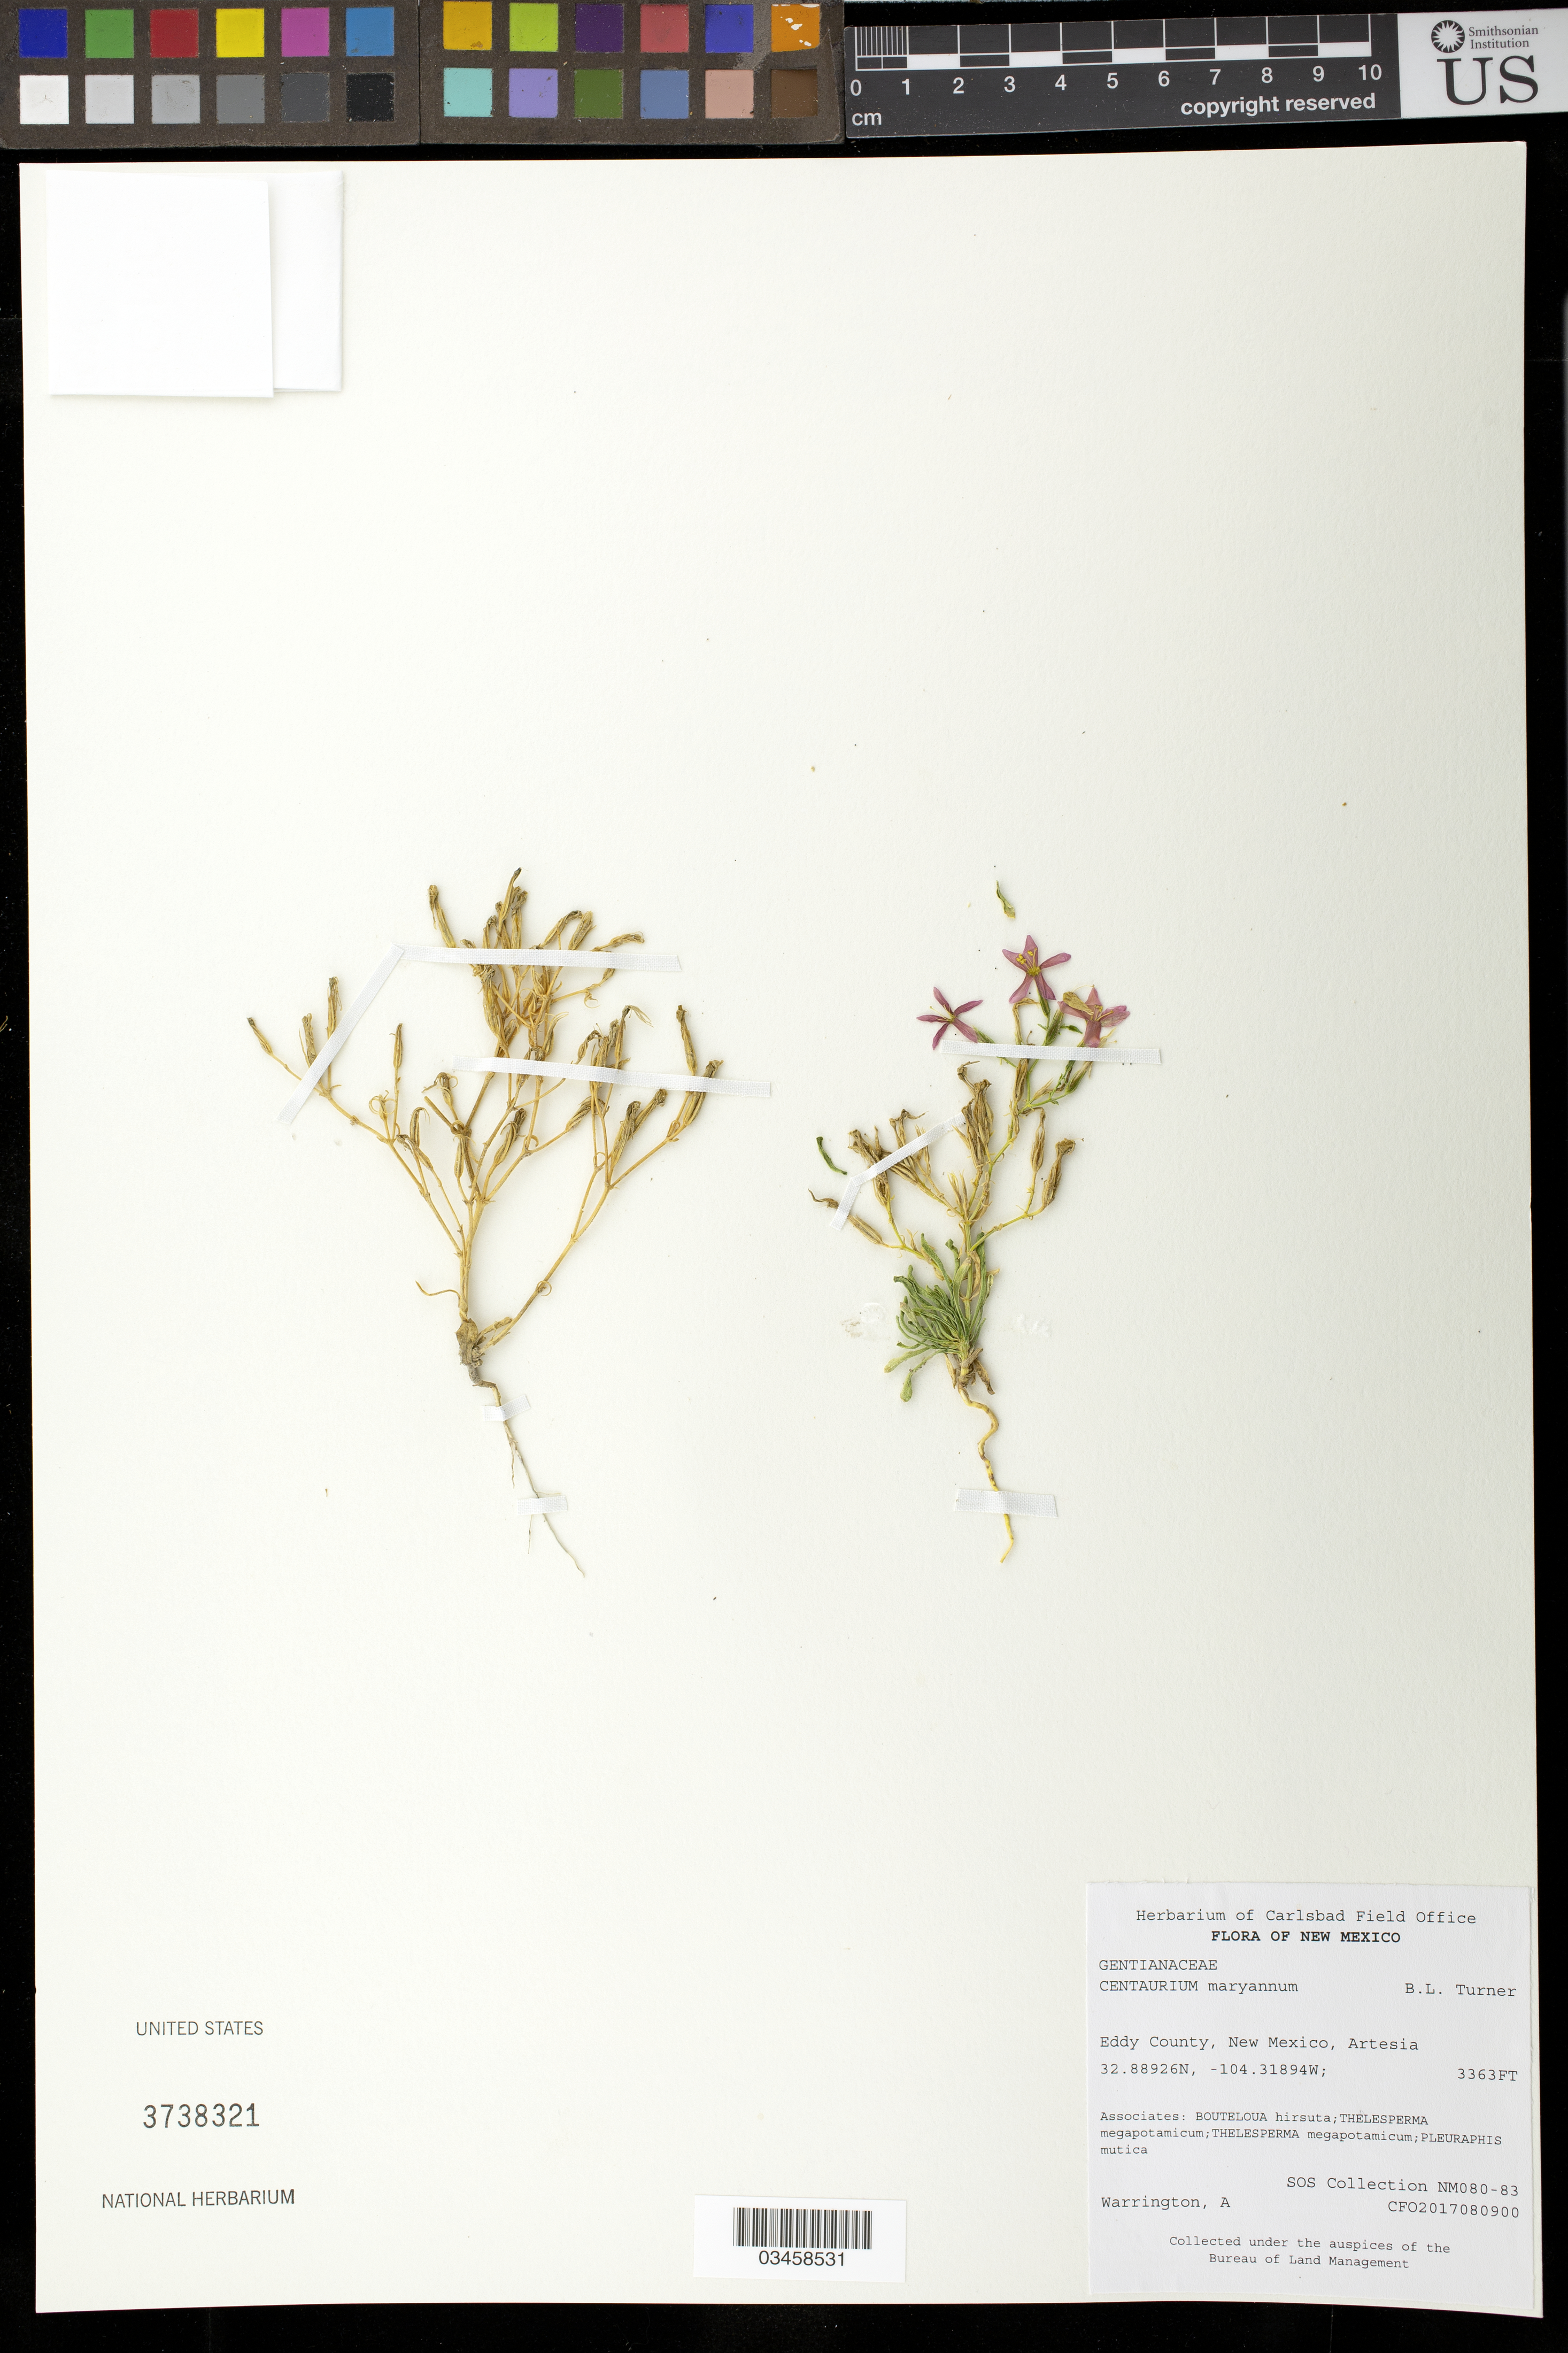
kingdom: Plantae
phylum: Tracheophyta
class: Magnoliopsida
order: Gentianales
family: Gentianaceae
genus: Centaurium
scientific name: Centaurium maryannum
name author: B.L. Turner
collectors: A. Warrington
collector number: NM080-83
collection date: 2017-08-09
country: United States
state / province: New Mexico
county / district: Eddy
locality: Artesia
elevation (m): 1025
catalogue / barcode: US 3738321